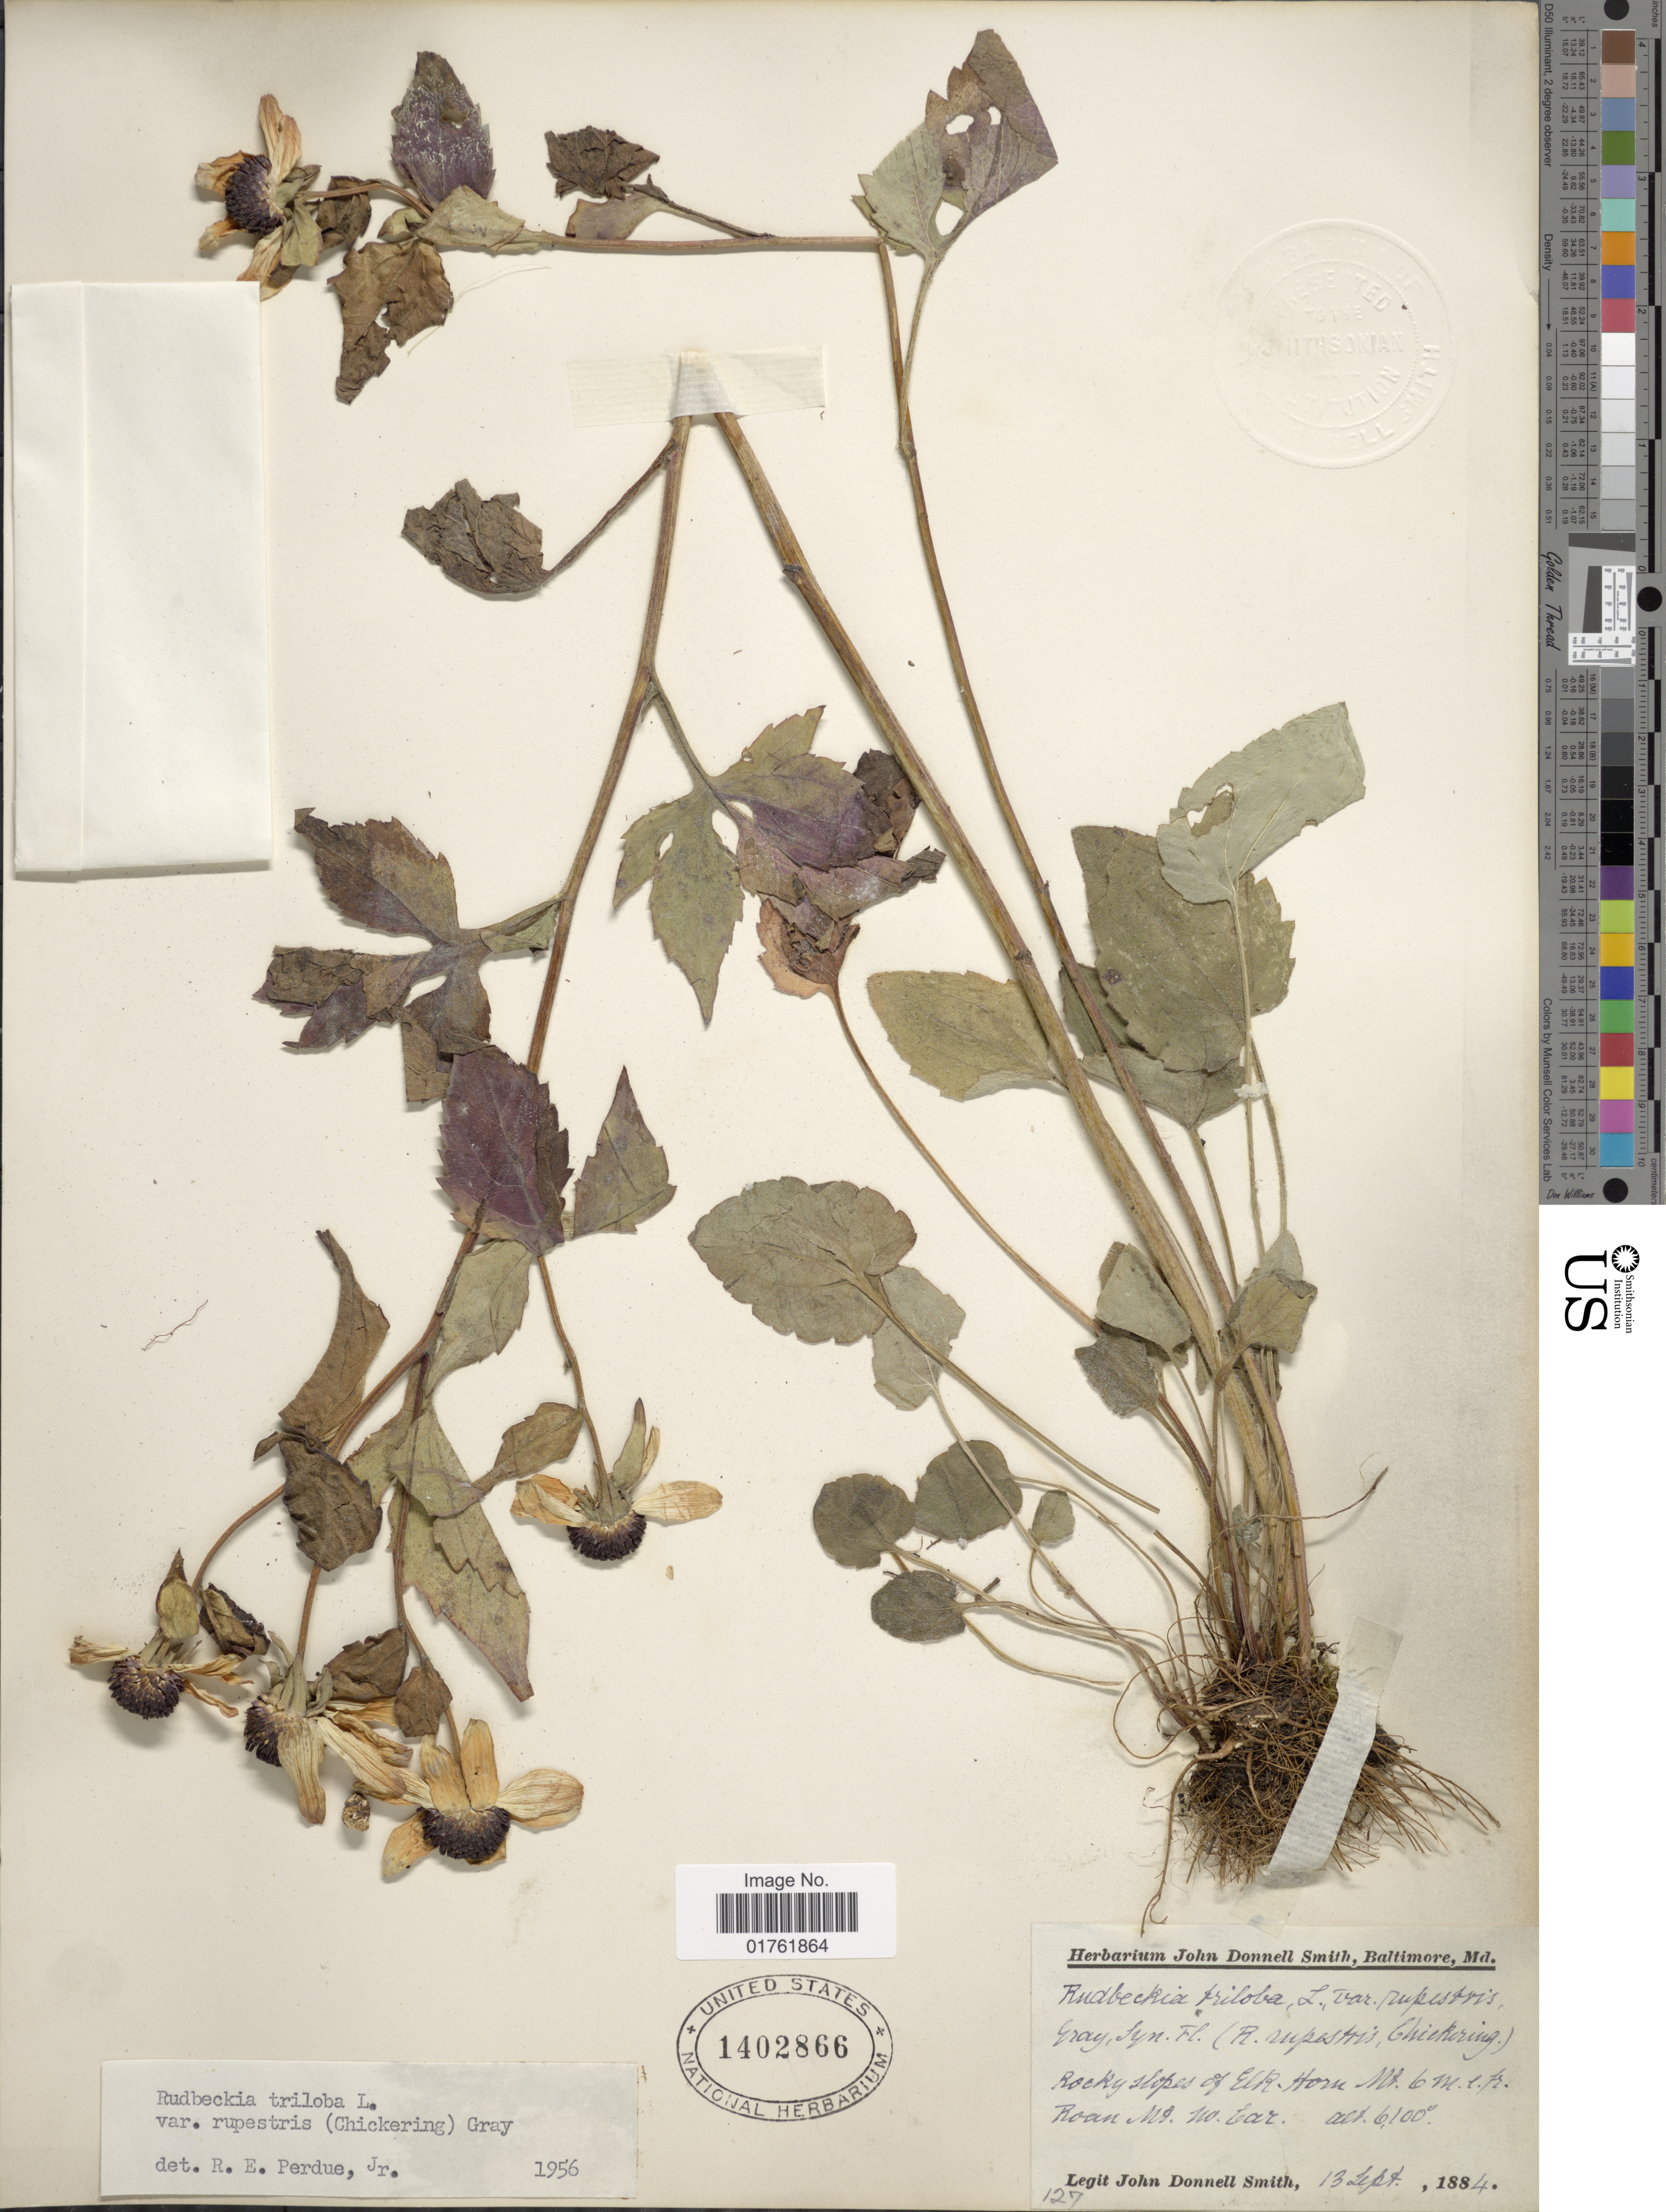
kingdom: Plantae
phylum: Tracheophyta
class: Magnoliopsida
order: Asterales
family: Asteraceae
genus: Rudbeckia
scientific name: Rudbeckia triloba var. rupestris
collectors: J. Donnell Smith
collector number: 127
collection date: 1884-09-13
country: United States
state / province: North Carolina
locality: Rocky slopes of ELk Horn Mt. 6 m.e. fr Roan Mt.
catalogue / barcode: US 1402866